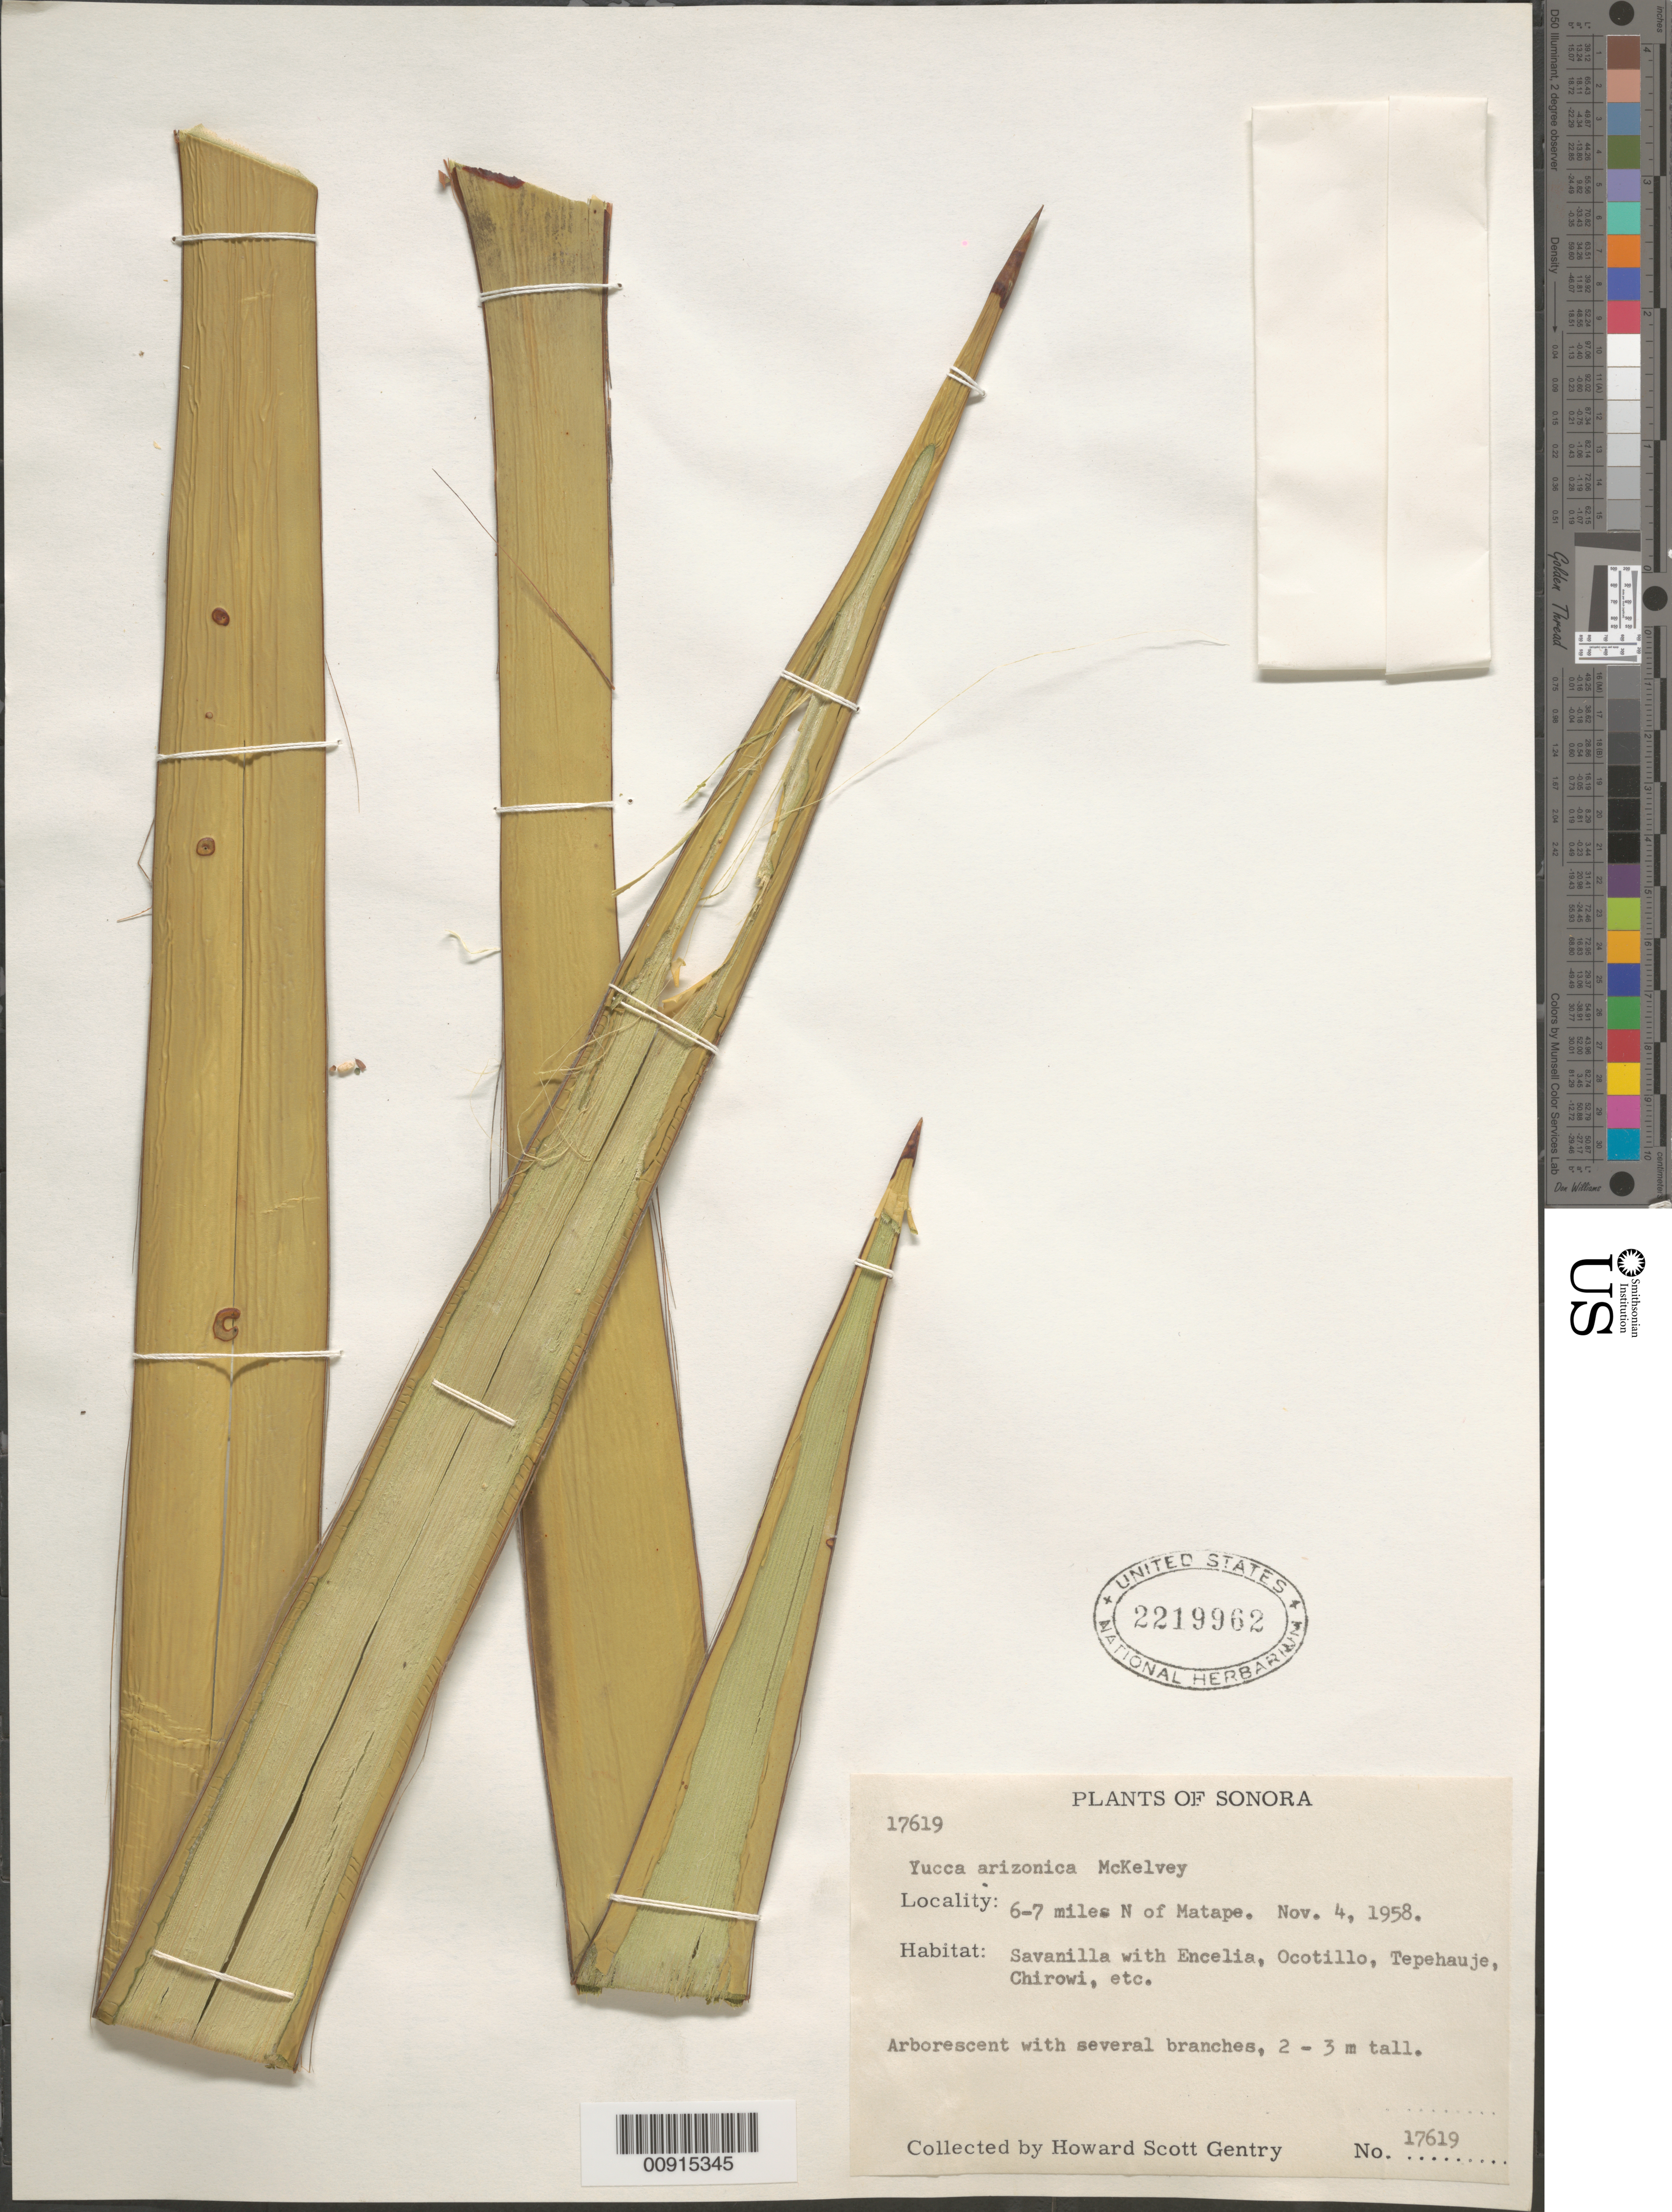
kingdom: Plantae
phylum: Tracheophyta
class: Liliopsida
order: Asparagales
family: Asparagaceae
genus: Yucca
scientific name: Yucca arizonica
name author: McKelvey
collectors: H. S. Gentry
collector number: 17619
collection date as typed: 04 Nov 1958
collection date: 1958-11-04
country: Mexico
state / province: Sonora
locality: Sonora: 6-7 miles N of Matape.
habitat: Savanilla with Encelia, Ocotillo, Tepehauje, Chirowi, etc.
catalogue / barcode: US 2219962